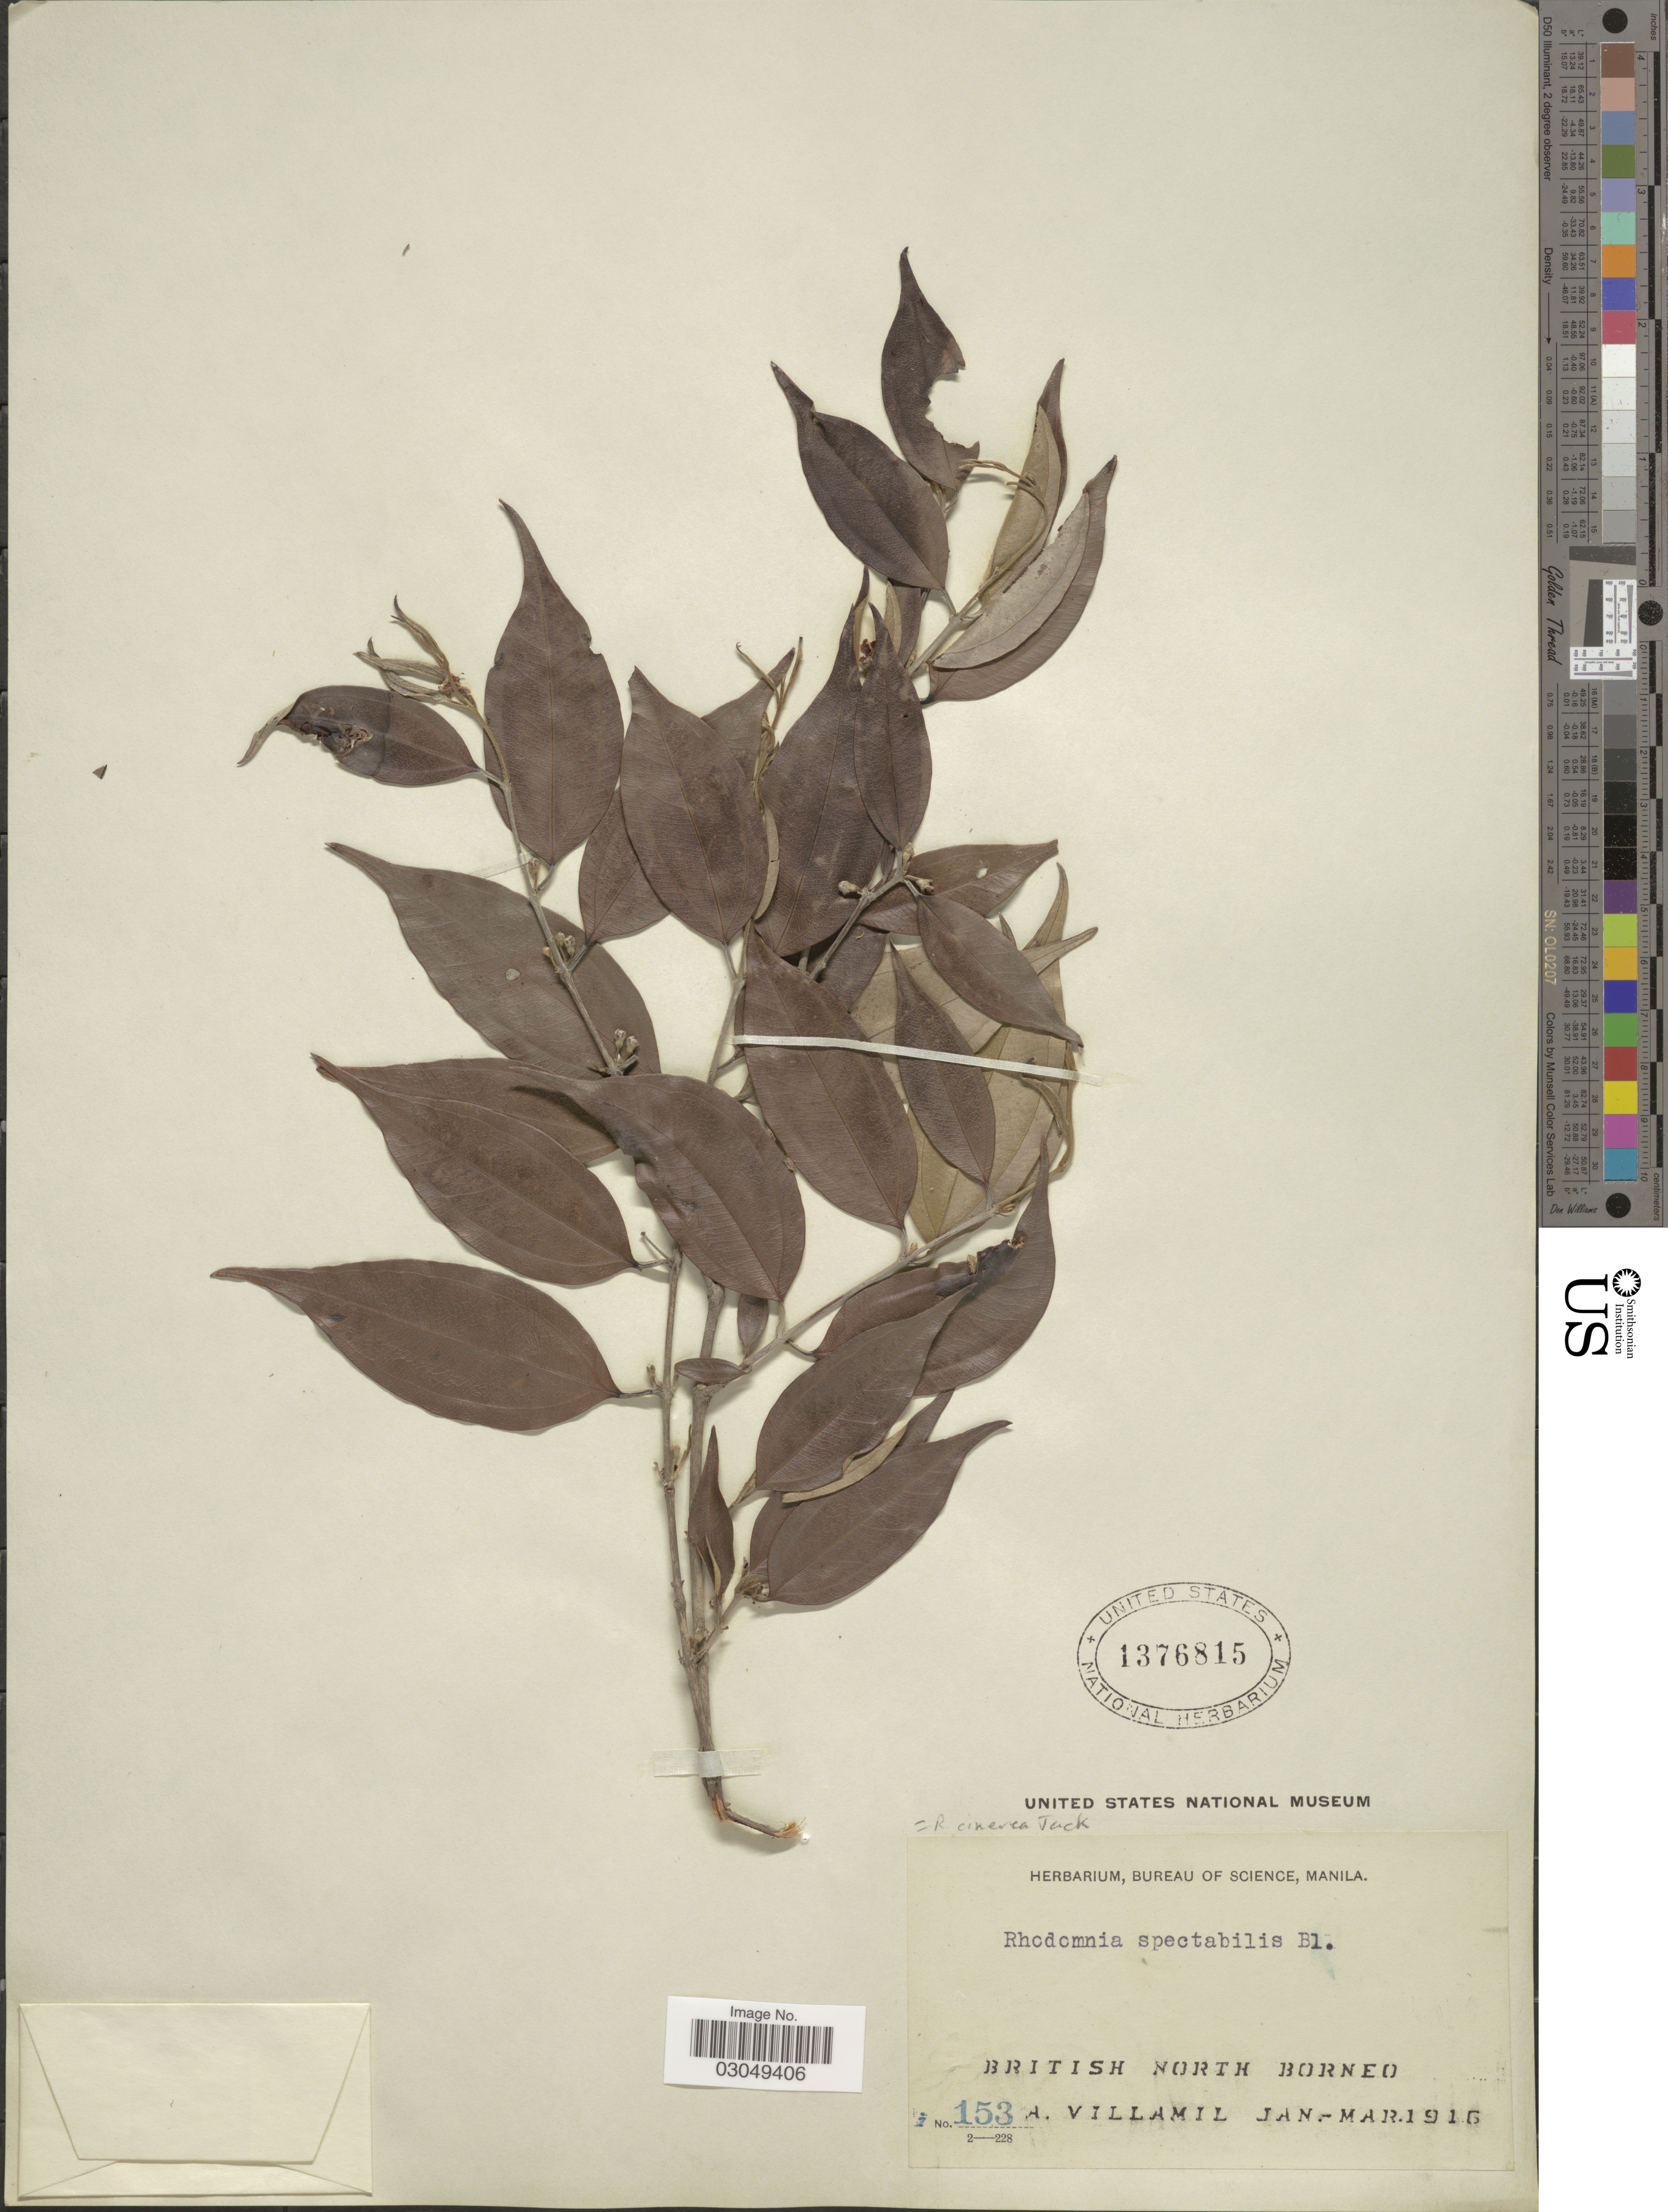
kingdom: Plantae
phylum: Tracheophyta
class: Magnoliopsida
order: Myrtales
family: Myrtaceae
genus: Rhodamnia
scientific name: Rhodamnia cinerea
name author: Jack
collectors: A. Villamil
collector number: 153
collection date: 1916-01/1916-03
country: Malaysia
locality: British North Borneo.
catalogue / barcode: US 1376815